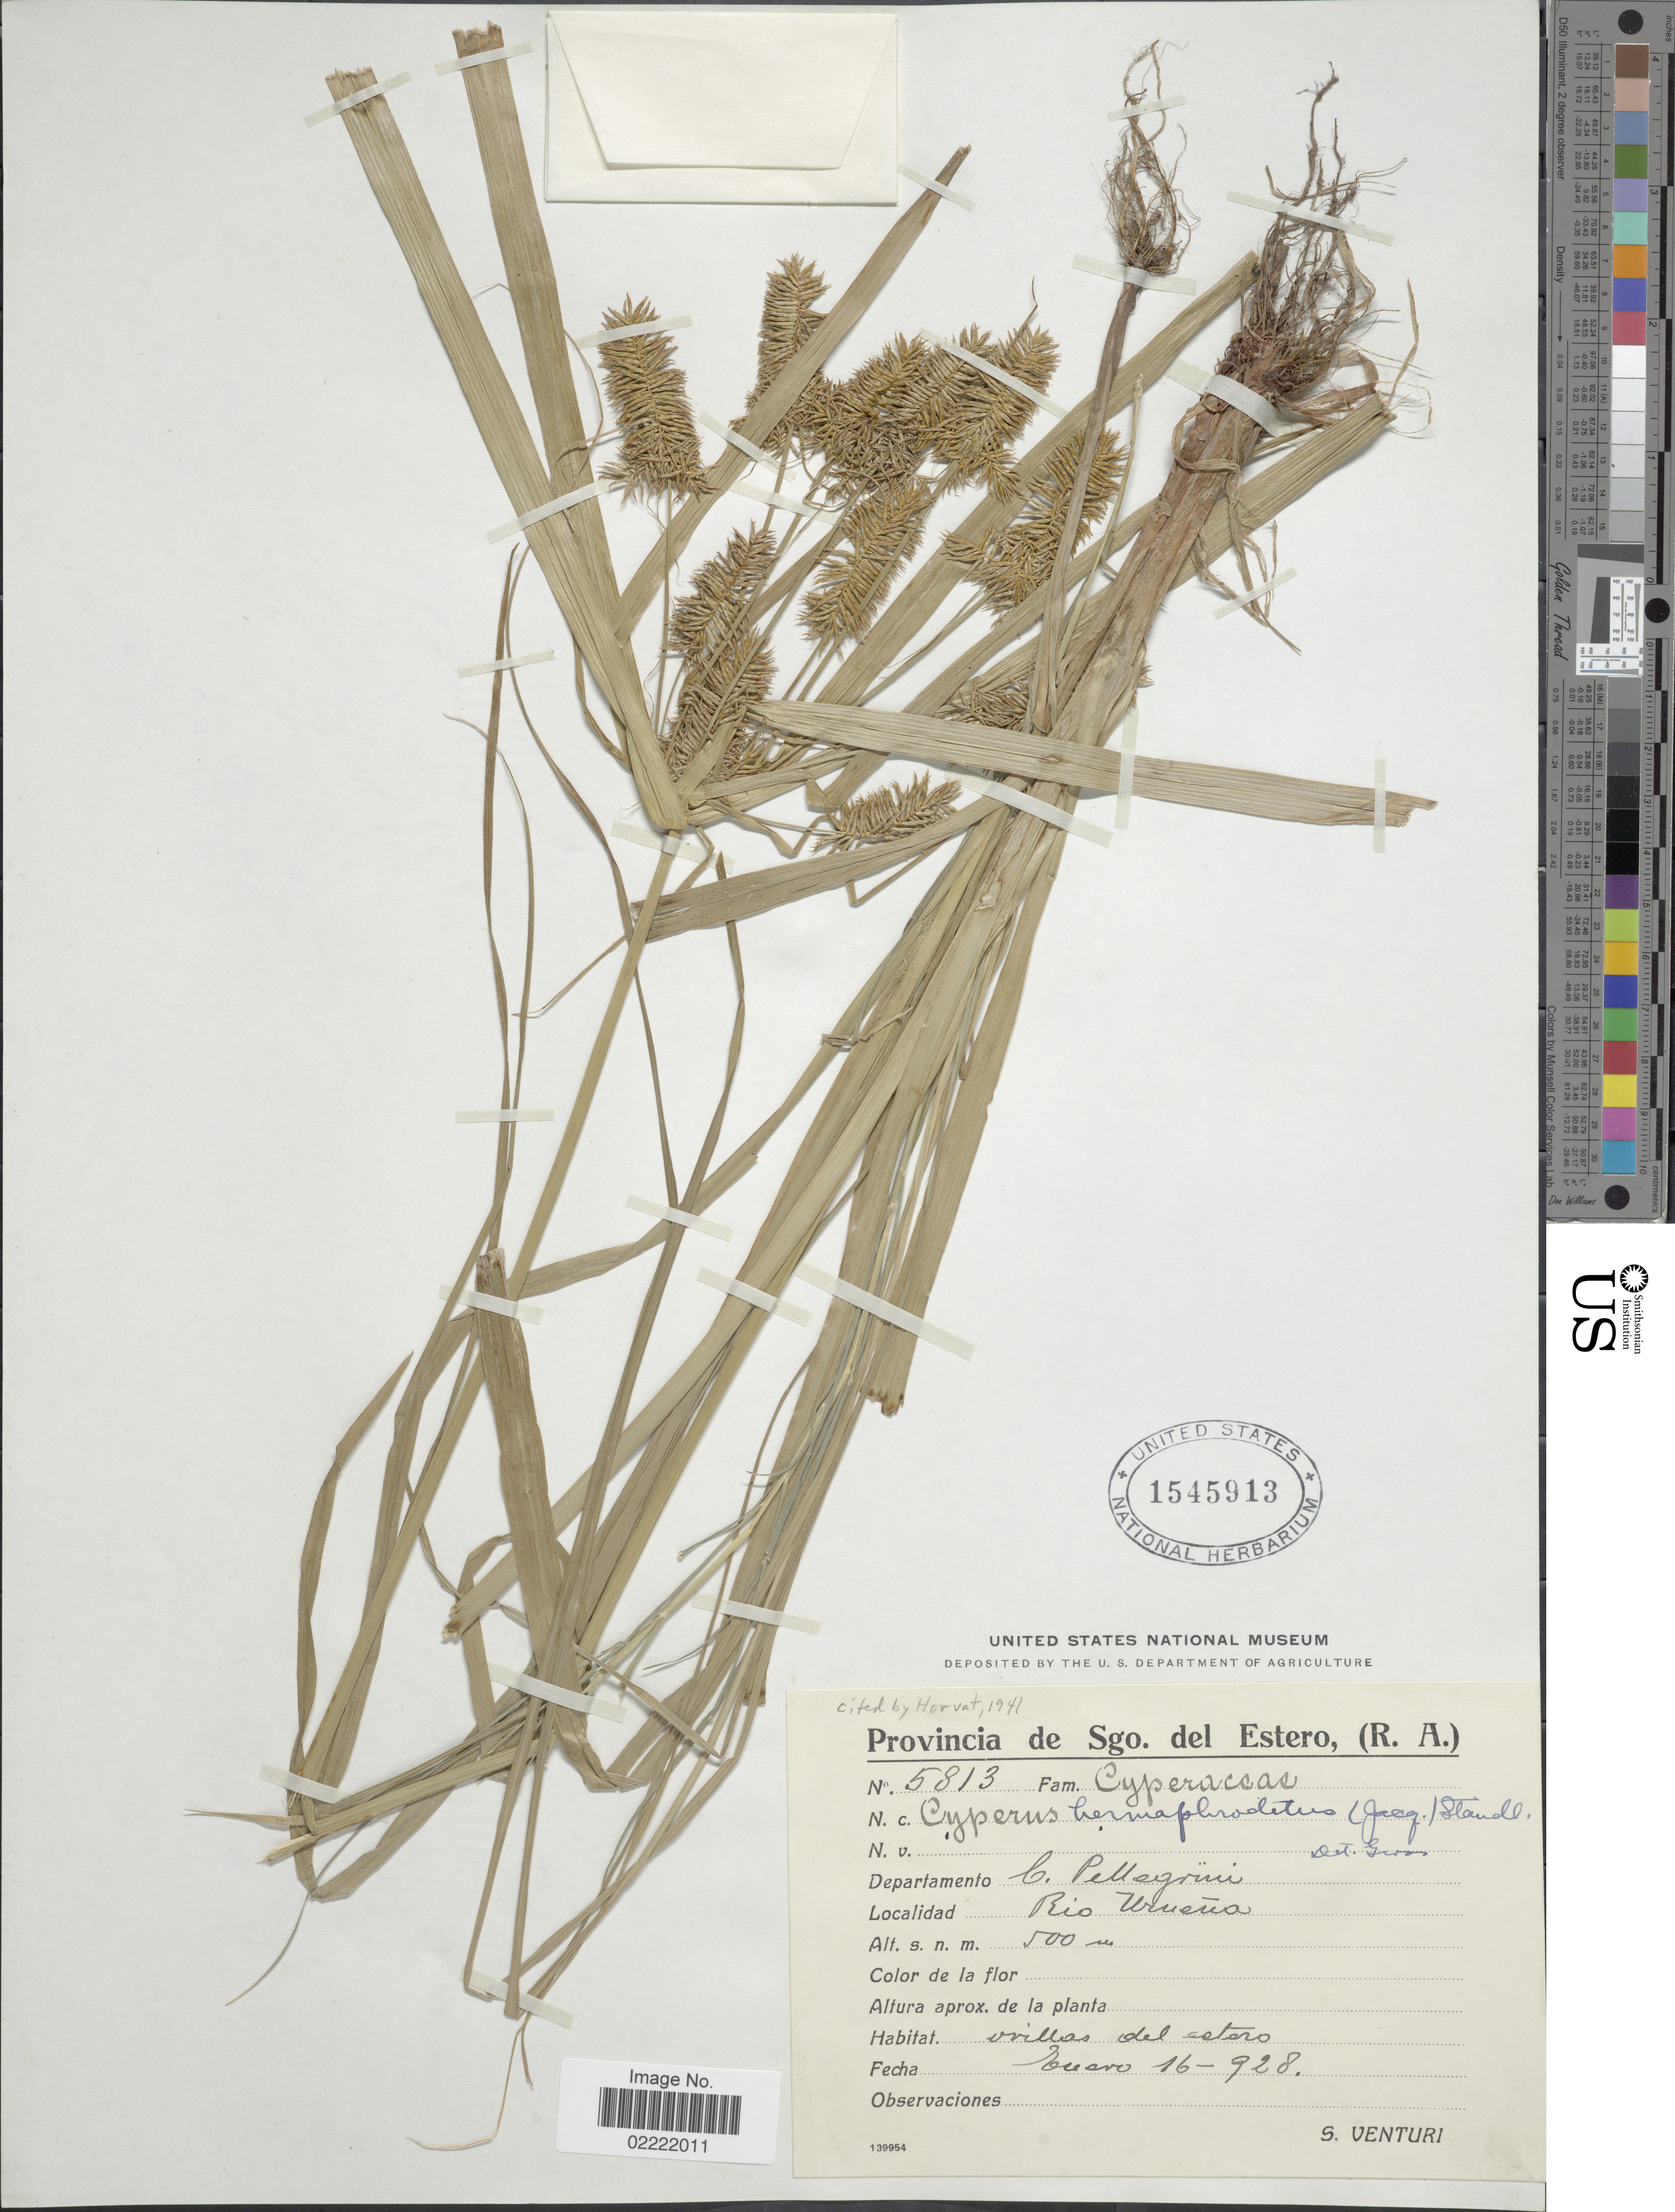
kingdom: Plantae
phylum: Tracheophyta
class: Liliopsida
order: Poales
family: Cyperaceae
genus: Cyperus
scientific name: Cyperus hermaphroditus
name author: (Jacq.) Standl.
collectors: S. Venturi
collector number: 5813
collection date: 1928-01-16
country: Argentina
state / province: Santiago del Estero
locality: Departamento C. Pellegrini , Rio Uruena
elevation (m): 500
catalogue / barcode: US 1545913